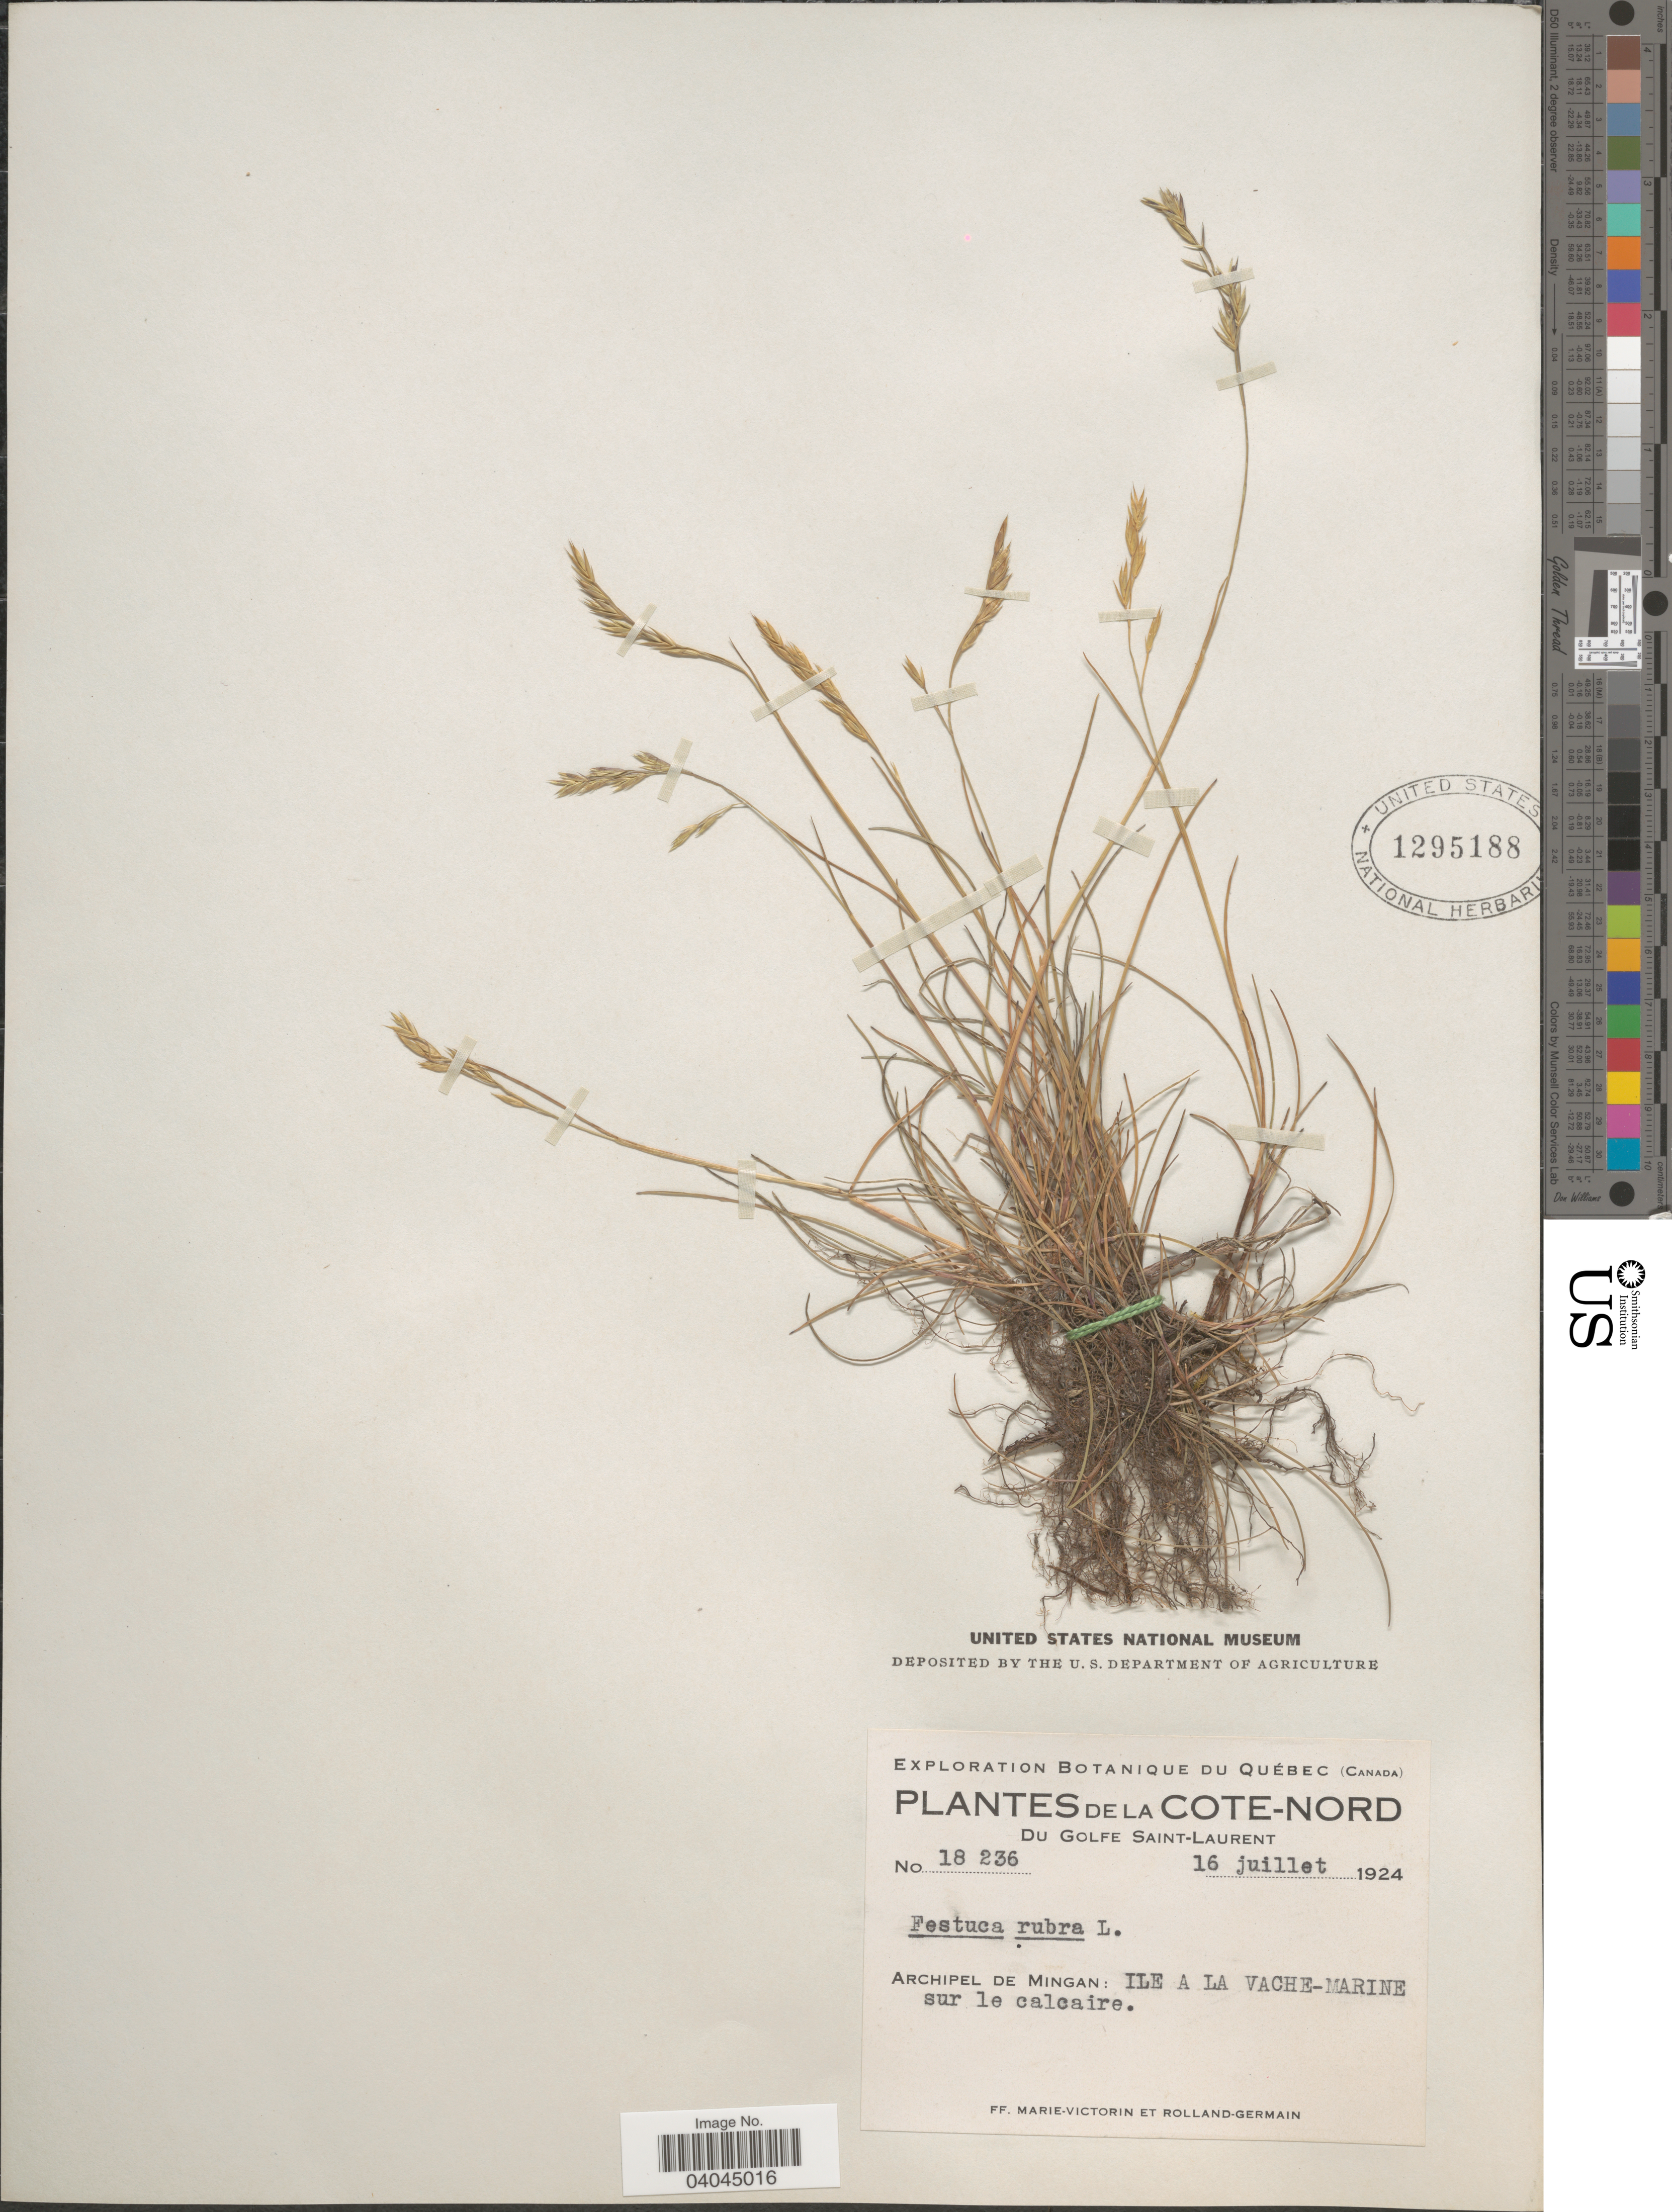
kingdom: Plantae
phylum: Tracheophyta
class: Liliopsida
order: Poales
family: Poaceae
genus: Festuca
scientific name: Festuca rubra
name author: L.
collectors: F. Marie-Victorin & Rolland-Germain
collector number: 18236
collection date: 1924-07-16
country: Canada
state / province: Quebec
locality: Cote-Nord. Du Golfe Saint-Laurent. Archipel de Mingan: Ile a La Vache-Marine sur le calcaire.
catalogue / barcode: US 1295188